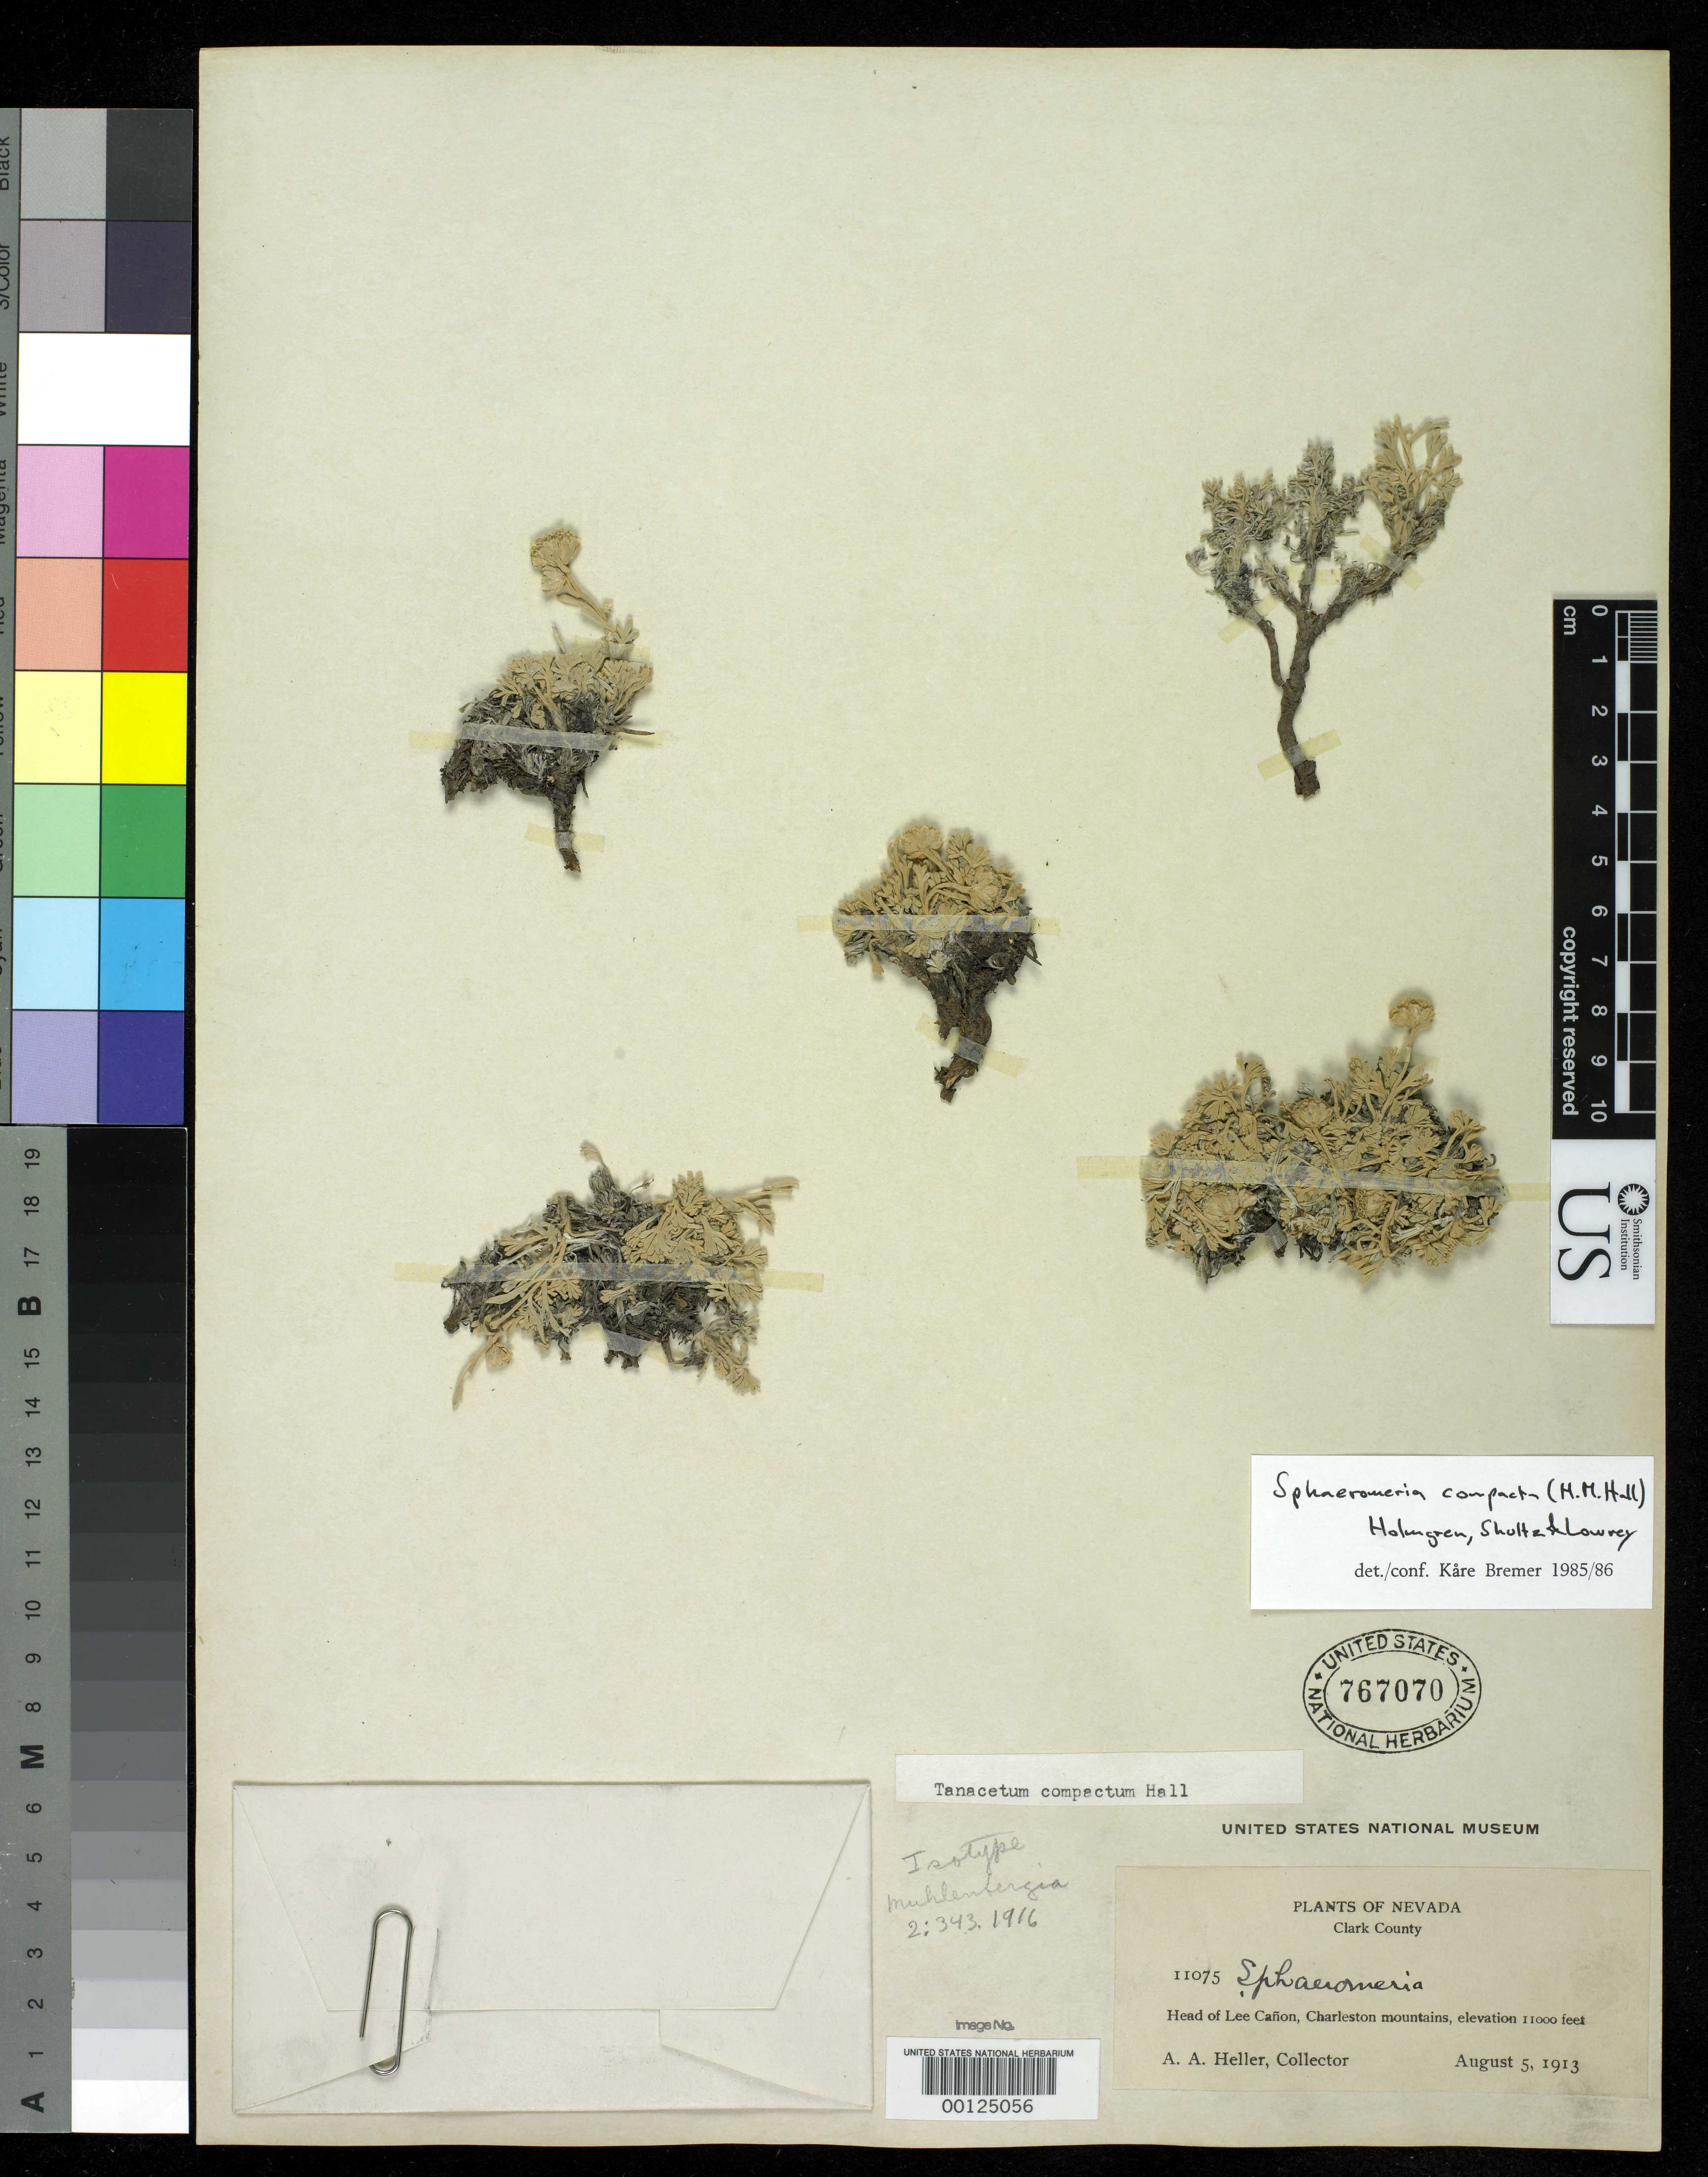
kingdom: Plantae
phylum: Tracheophyta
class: Magnoliopsida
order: Asterales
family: Asteraceae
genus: Tanacetum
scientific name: Tanacetum compactum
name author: H.M. Hall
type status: Isotype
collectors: A. A. Heller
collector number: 11075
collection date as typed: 05 Aug 1913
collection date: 1913-08-05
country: United States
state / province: Nevada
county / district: Clark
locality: Charleston Mts.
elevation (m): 3300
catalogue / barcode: US 767070